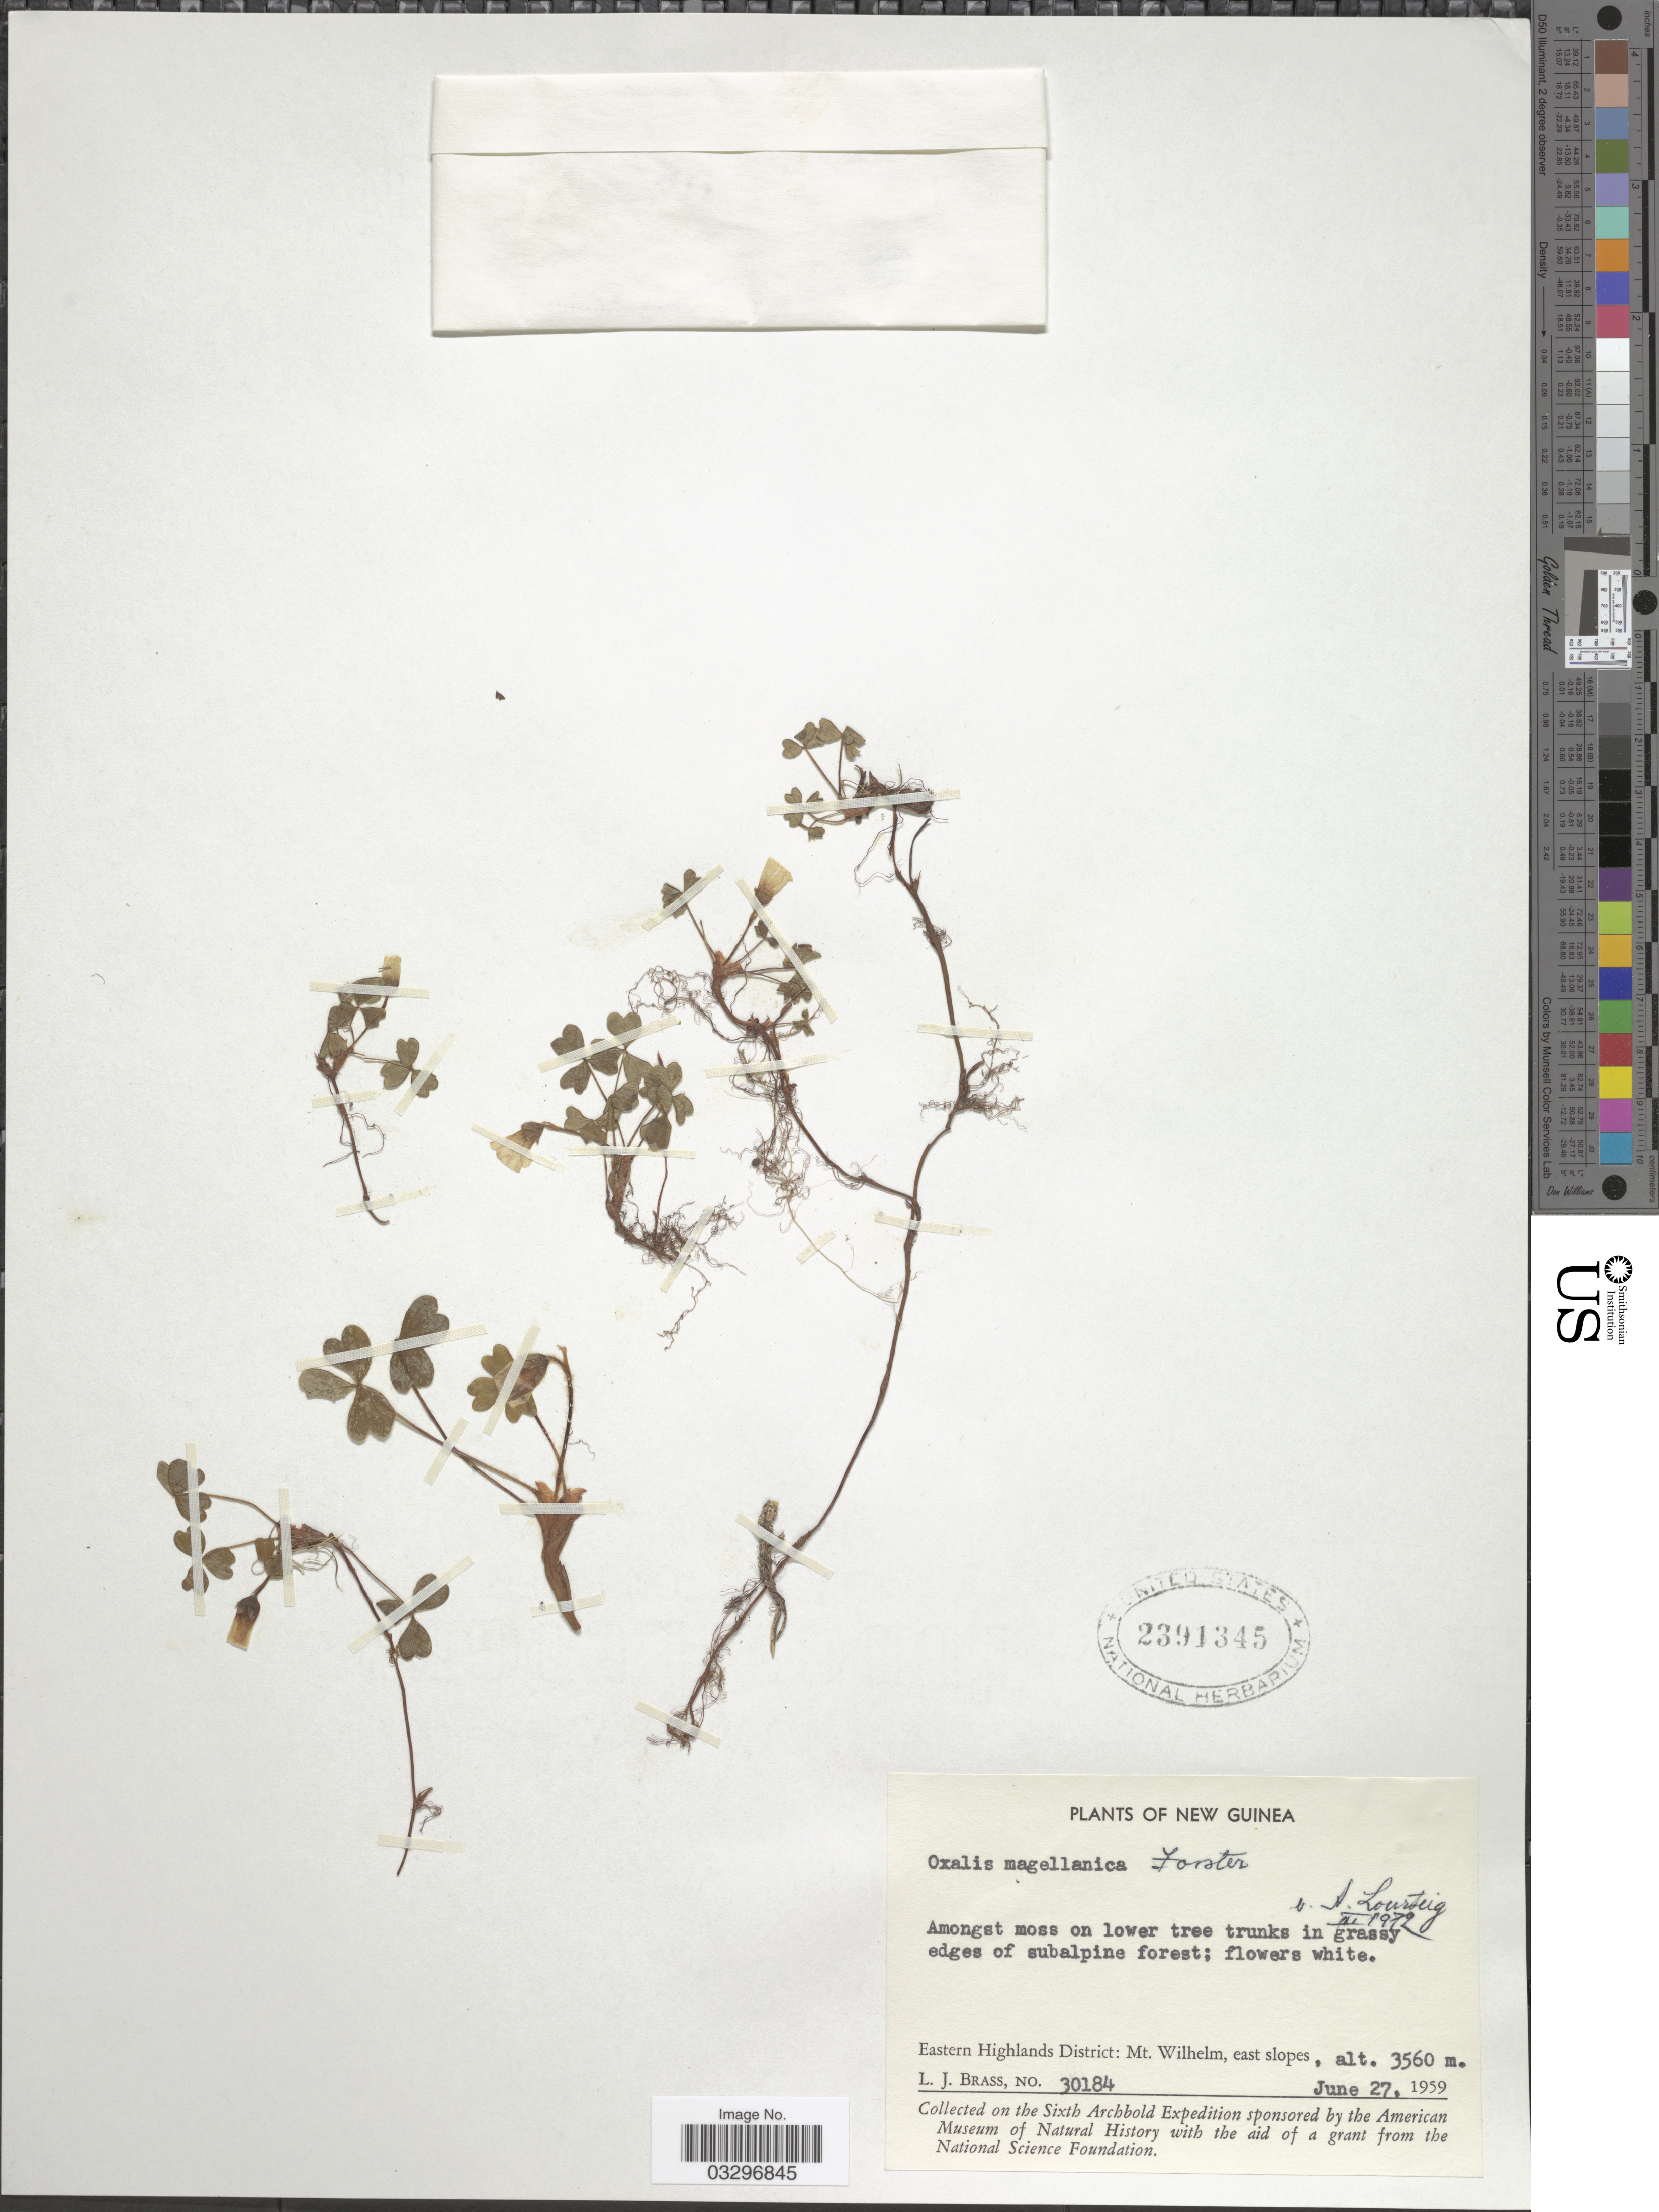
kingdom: Plantae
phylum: Tracheophyta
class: Magnoliopsida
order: Oxalidales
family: Oxalidaceae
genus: Oxalis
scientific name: Oxalis magellanica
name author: G. Forst.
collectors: L. J. Brass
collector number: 30184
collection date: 1959-06-27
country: Papua New Guinea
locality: New Guinea. Eastern Highlands District: Mt. Wilhelm, east slopes.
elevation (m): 3560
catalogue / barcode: US 2391345